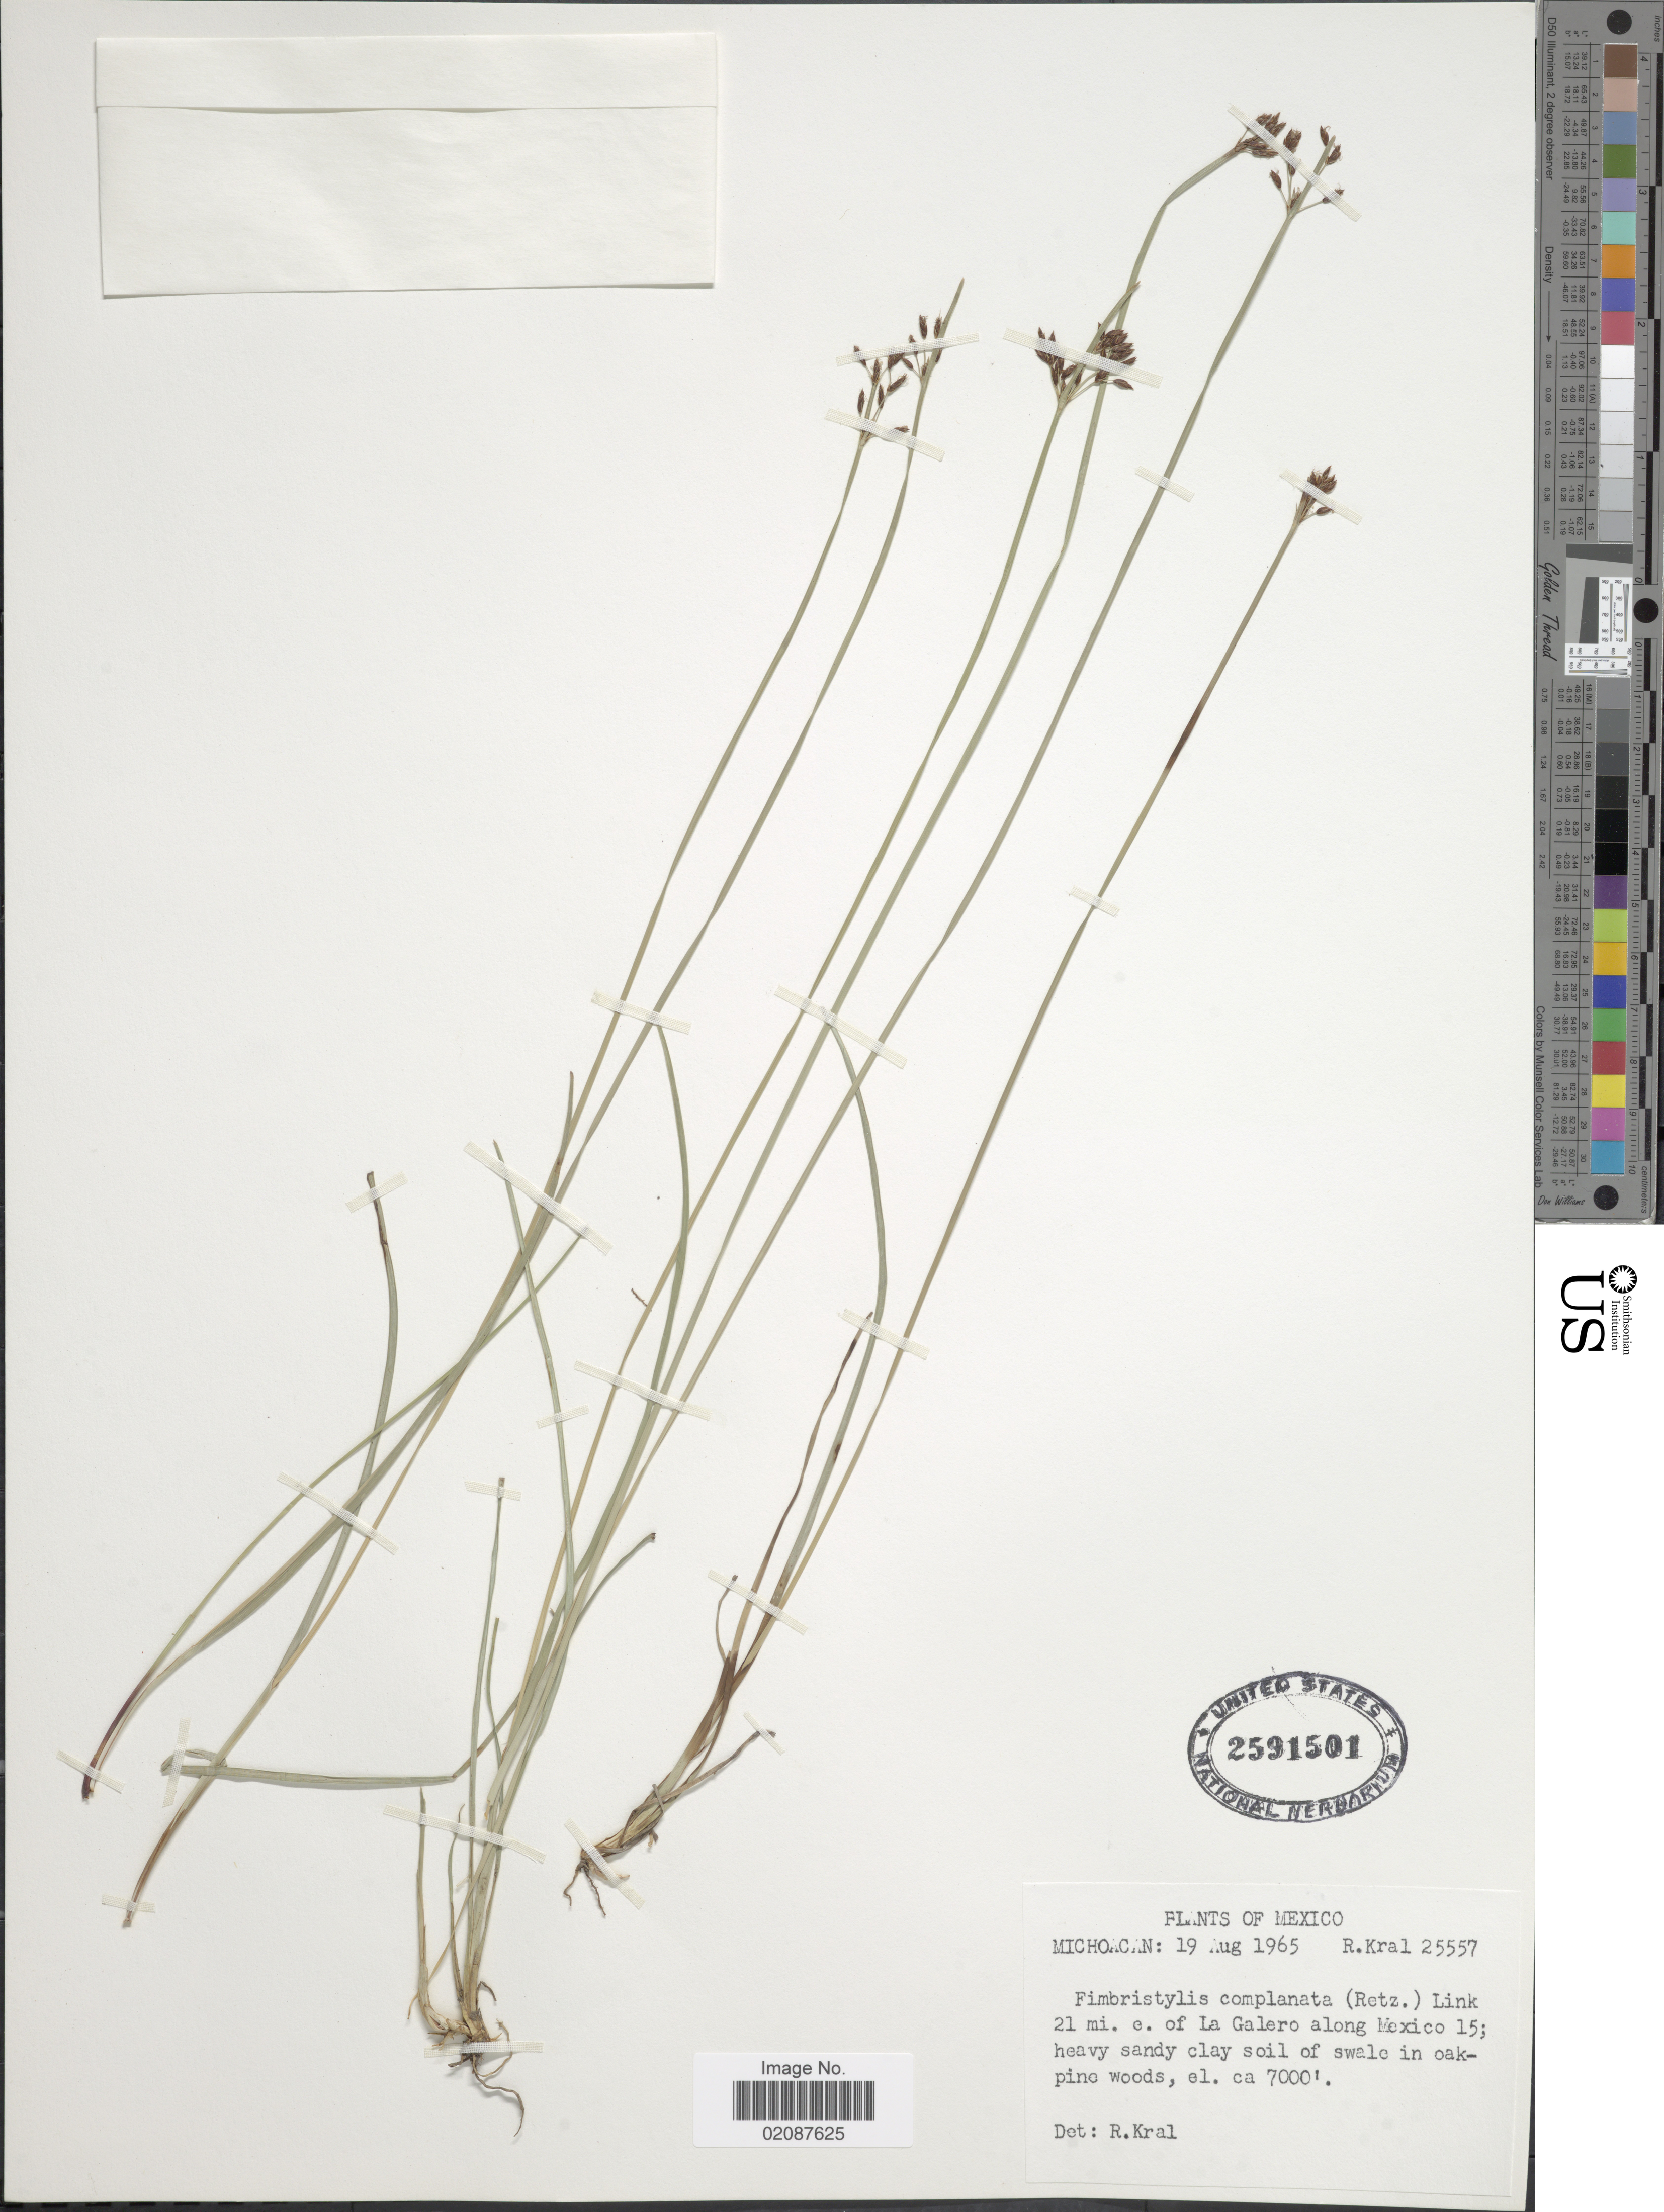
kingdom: Plantae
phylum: Tracheophyta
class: Liliopsida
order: Poales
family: Cyperaceae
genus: Fimbristylis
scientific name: Fimbristylis complanata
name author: (Retz.) Link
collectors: R. Kral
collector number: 25557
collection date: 1965-08-19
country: Mexico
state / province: Michoacán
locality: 21 mi. e. of La Galero along Mexico 15.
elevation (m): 2134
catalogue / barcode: US 2591501